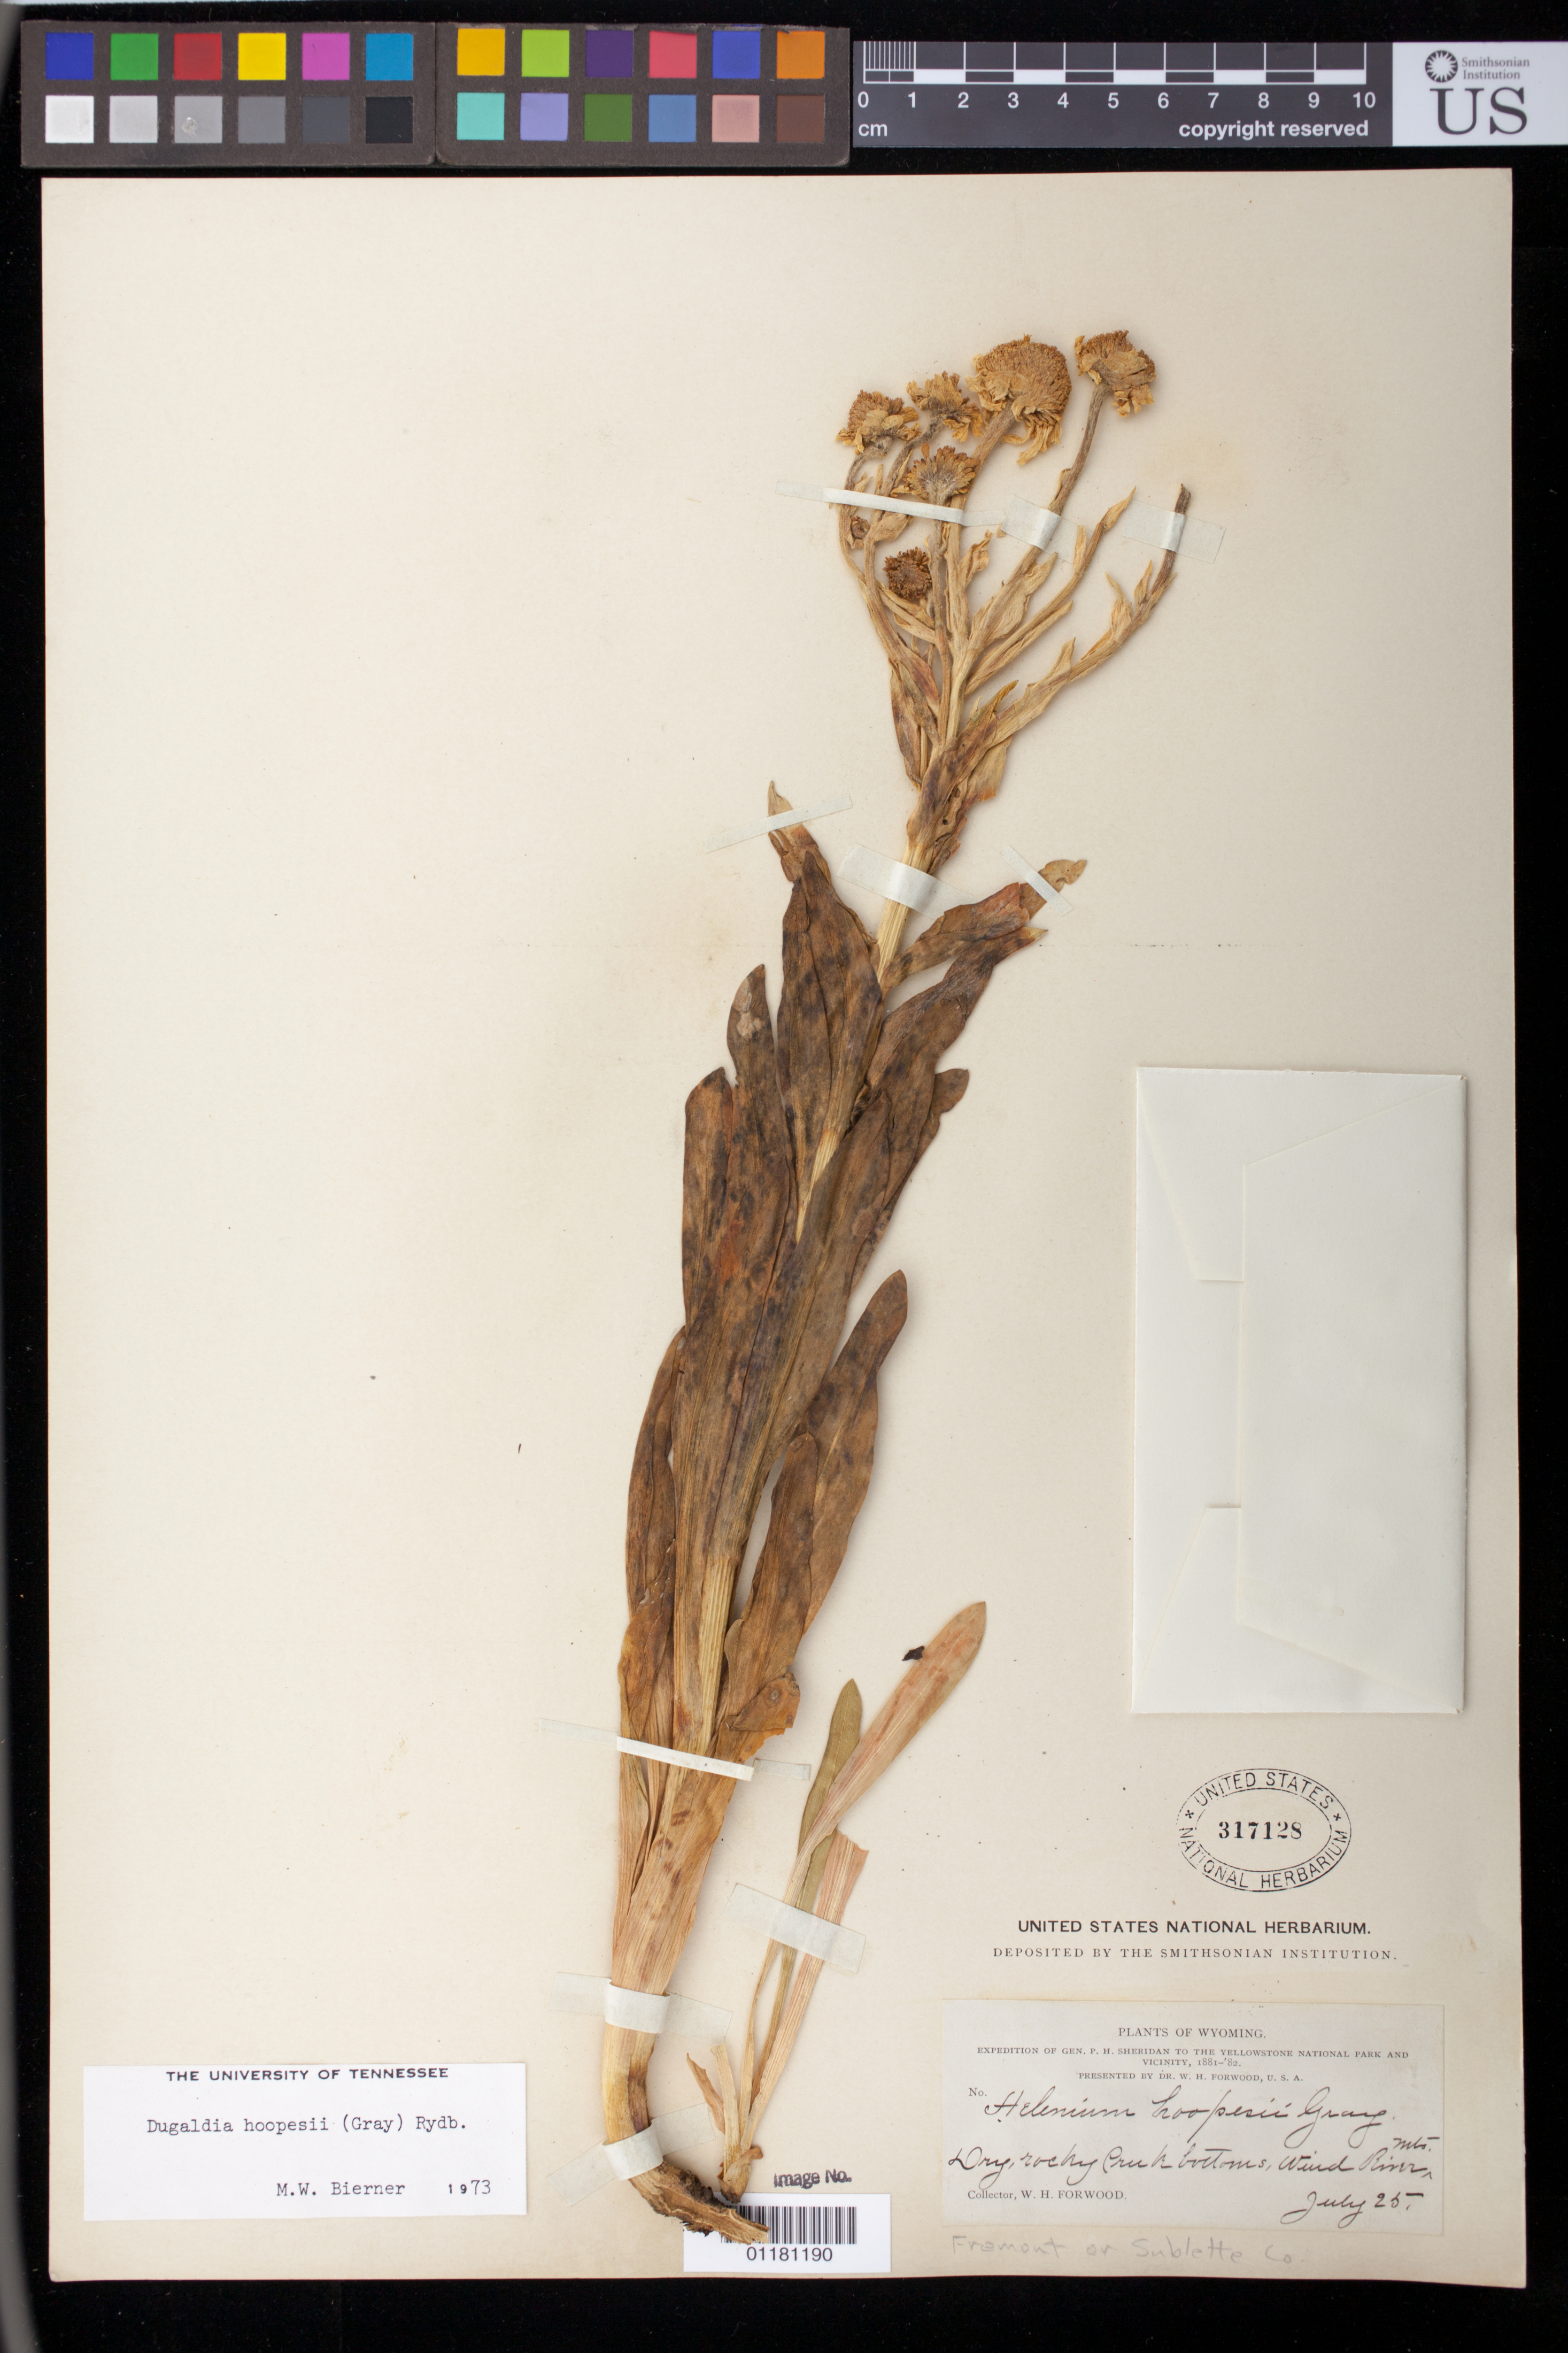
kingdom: Plantae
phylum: Tracheophyta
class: Magnoliopsida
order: Asterales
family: Asteraceae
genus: Dugaldia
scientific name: Dugaldia hoopesii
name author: (A. Gray) Rydb.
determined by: Bierner, M. W.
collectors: W. Forwood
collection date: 1881-07-25 or 1882-07-25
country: United States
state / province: Wyoming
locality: Dry, rocky Creek bottoms, Wind River Mts.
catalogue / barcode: US 317128